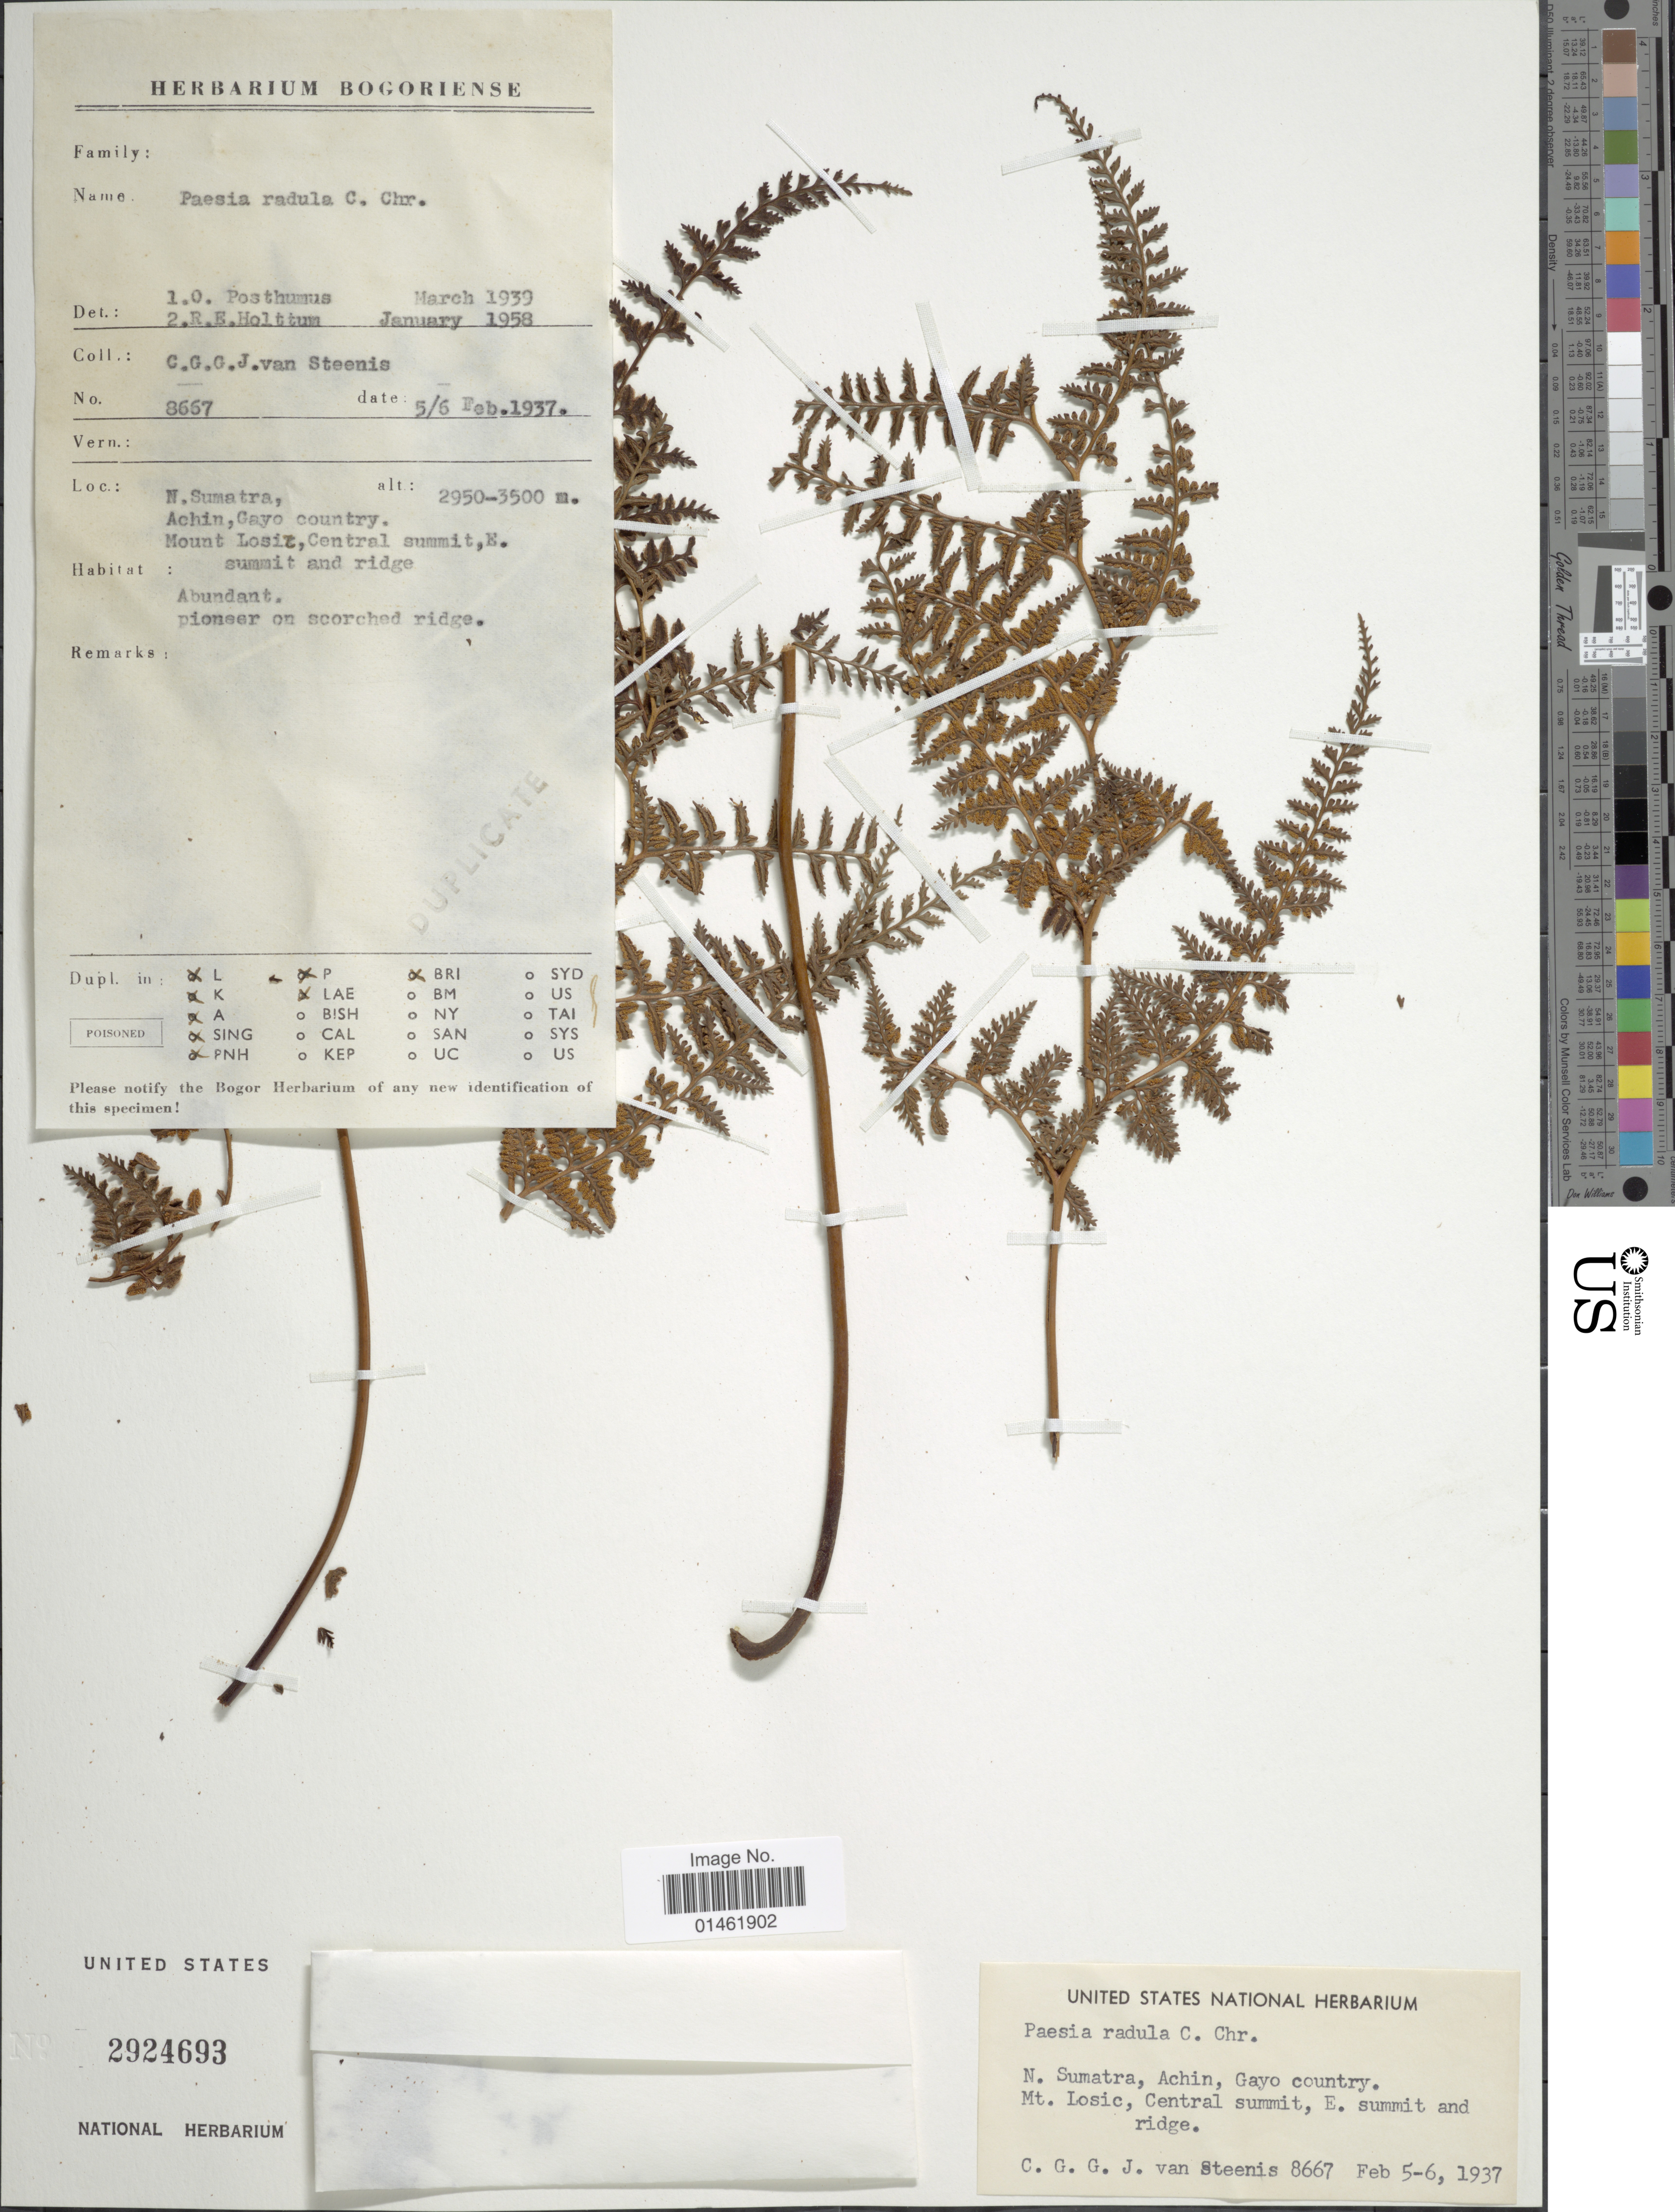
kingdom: Plantae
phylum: Tracheophyta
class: Polypodiopsida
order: Polypodiales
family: Dennstaedtiaceae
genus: Paesia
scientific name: Paesia radula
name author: (Baker) C. Chr.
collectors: C. G. van Steenis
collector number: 8677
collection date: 1937-02-05/1937-02-06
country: Indonesia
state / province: Sumatra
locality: N. Sumatra, Achin, Gayo Country, Mt. Losic, Central summit, E. summit and ridge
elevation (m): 2950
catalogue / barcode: US 2924693